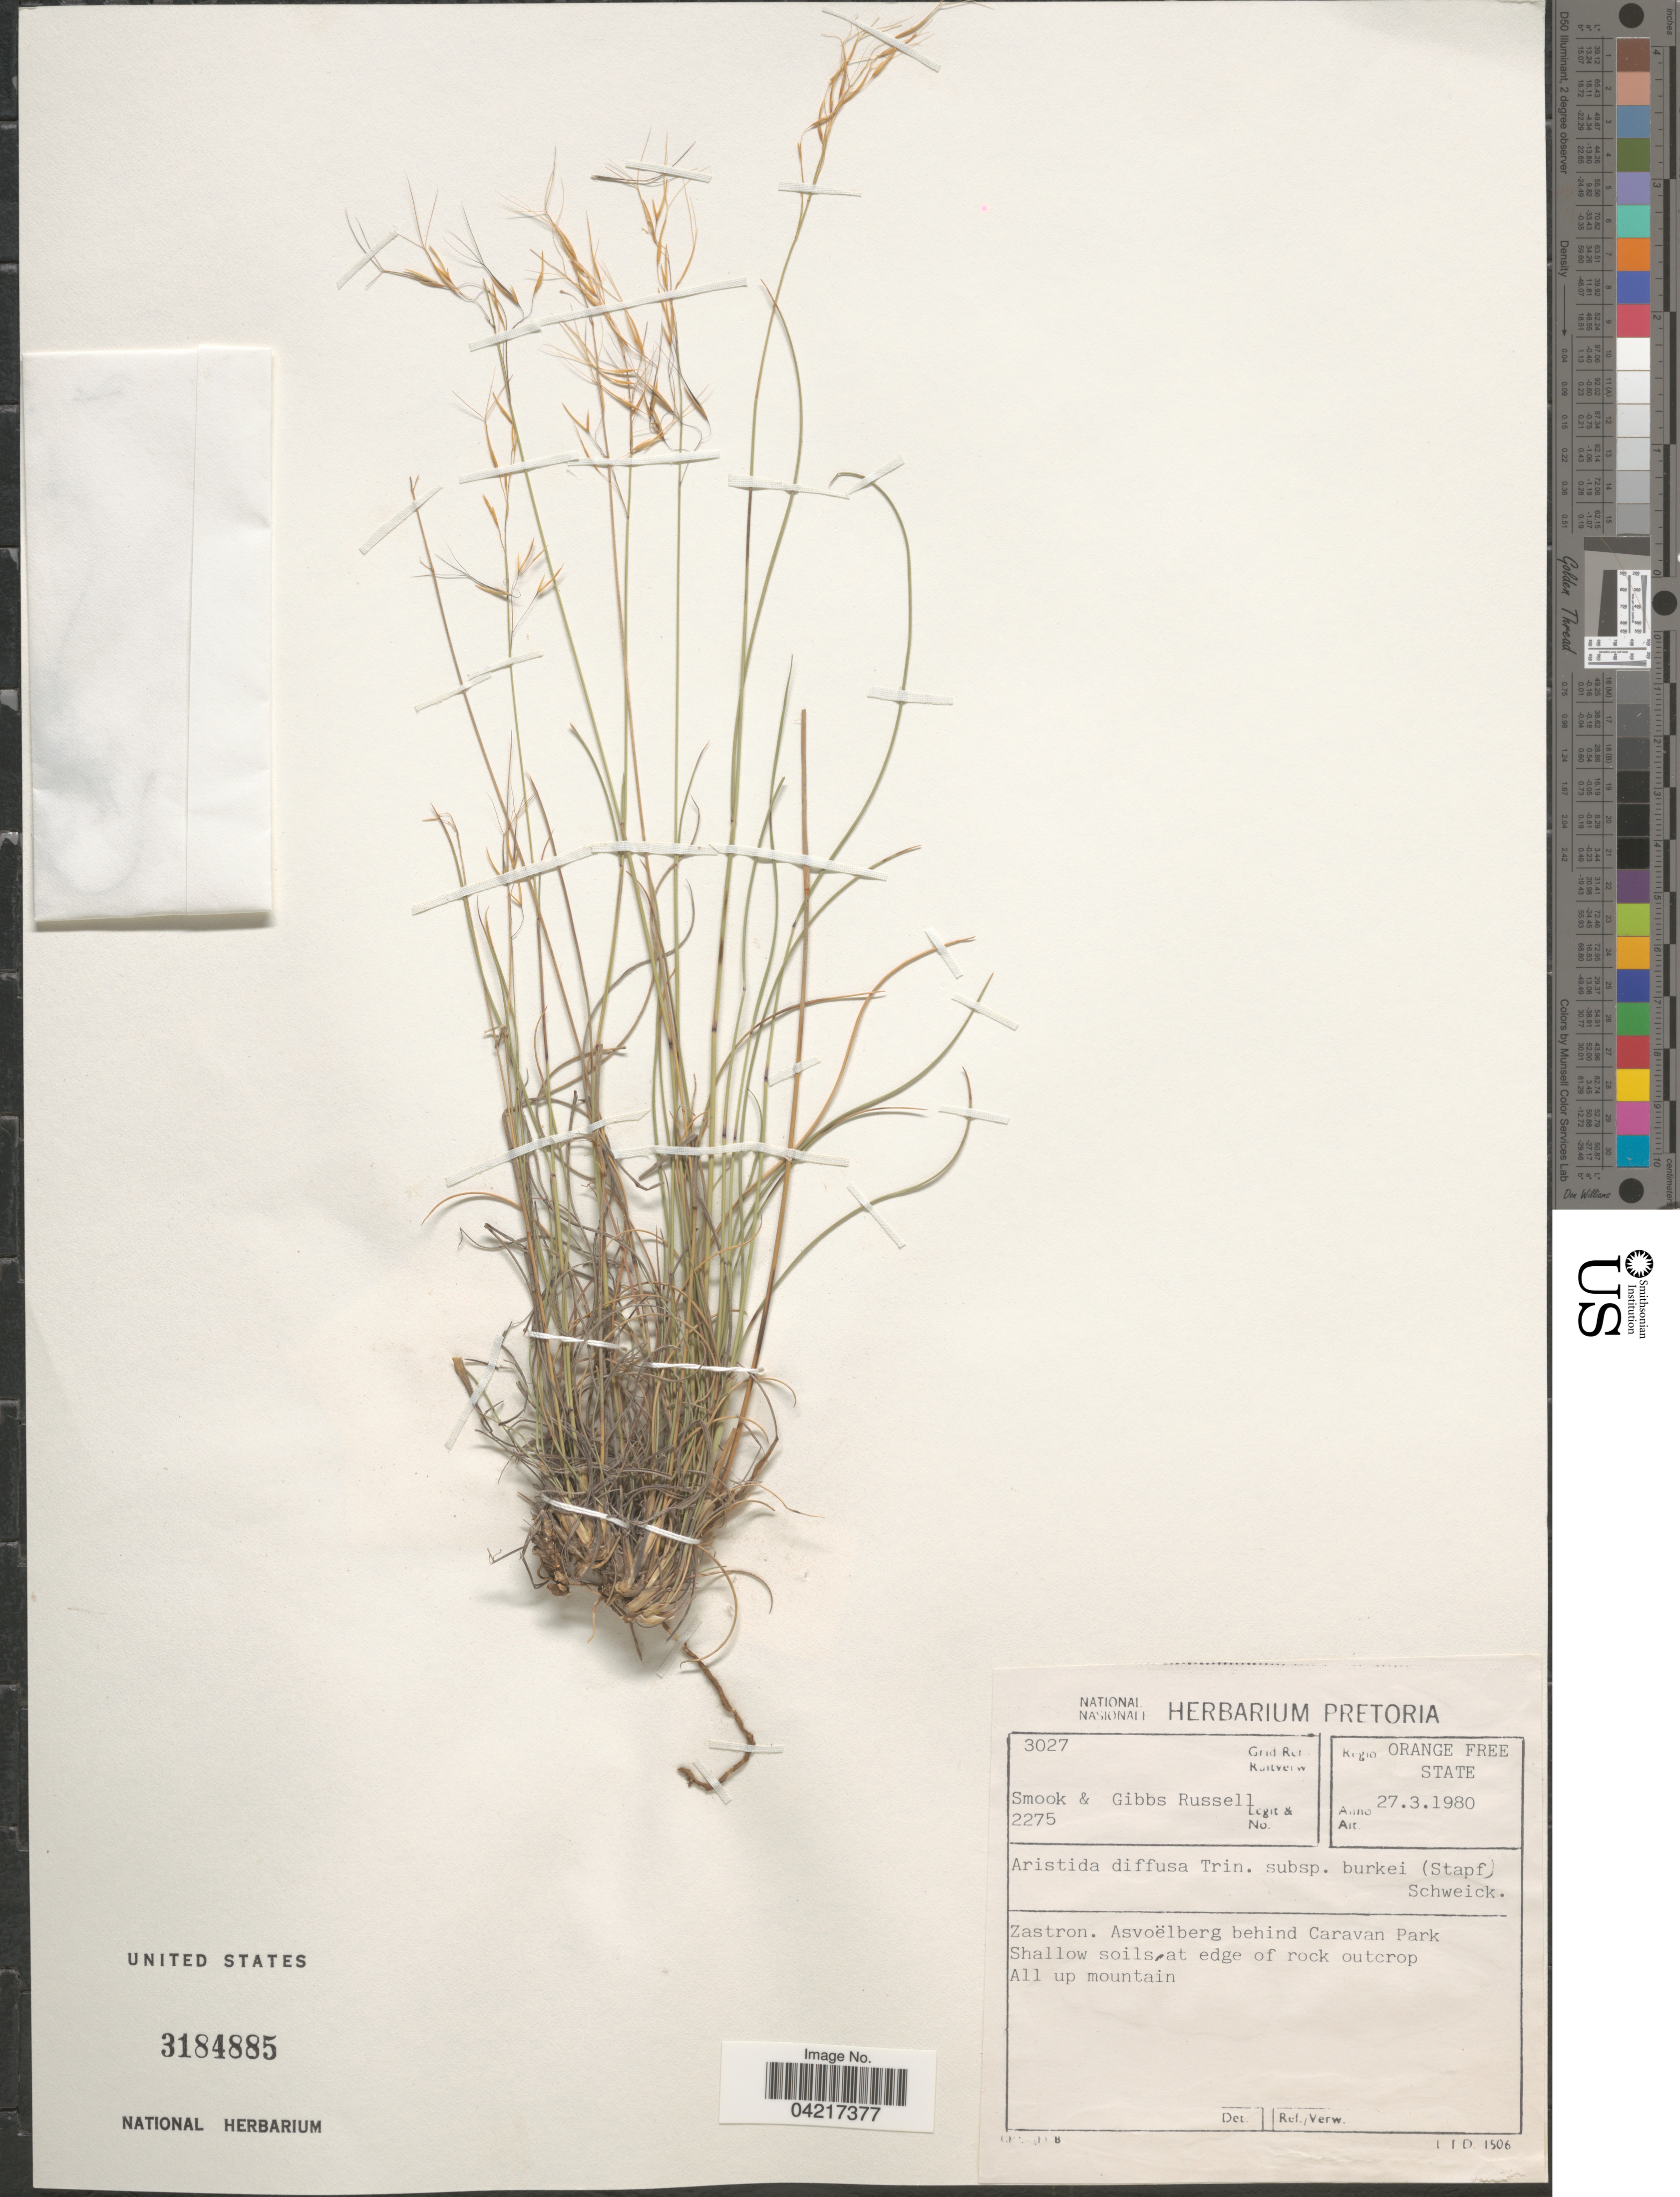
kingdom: Plantae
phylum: Tracheophyta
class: Liliopsida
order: Poales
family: Poaceae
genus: Aristida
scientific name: Aristida diffusa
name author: Trin.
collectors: Smook & Gibbs-Russell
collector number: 2275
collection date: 1980-03-27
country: South Africa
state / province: Free State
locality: Grid Ref./ Ruitverw. 3027. Regio Orange Free State. Zastron. Asvoëlberg behind Caravan Park Shallow soils at edge of rock outcrop.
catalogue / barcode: US 3184885